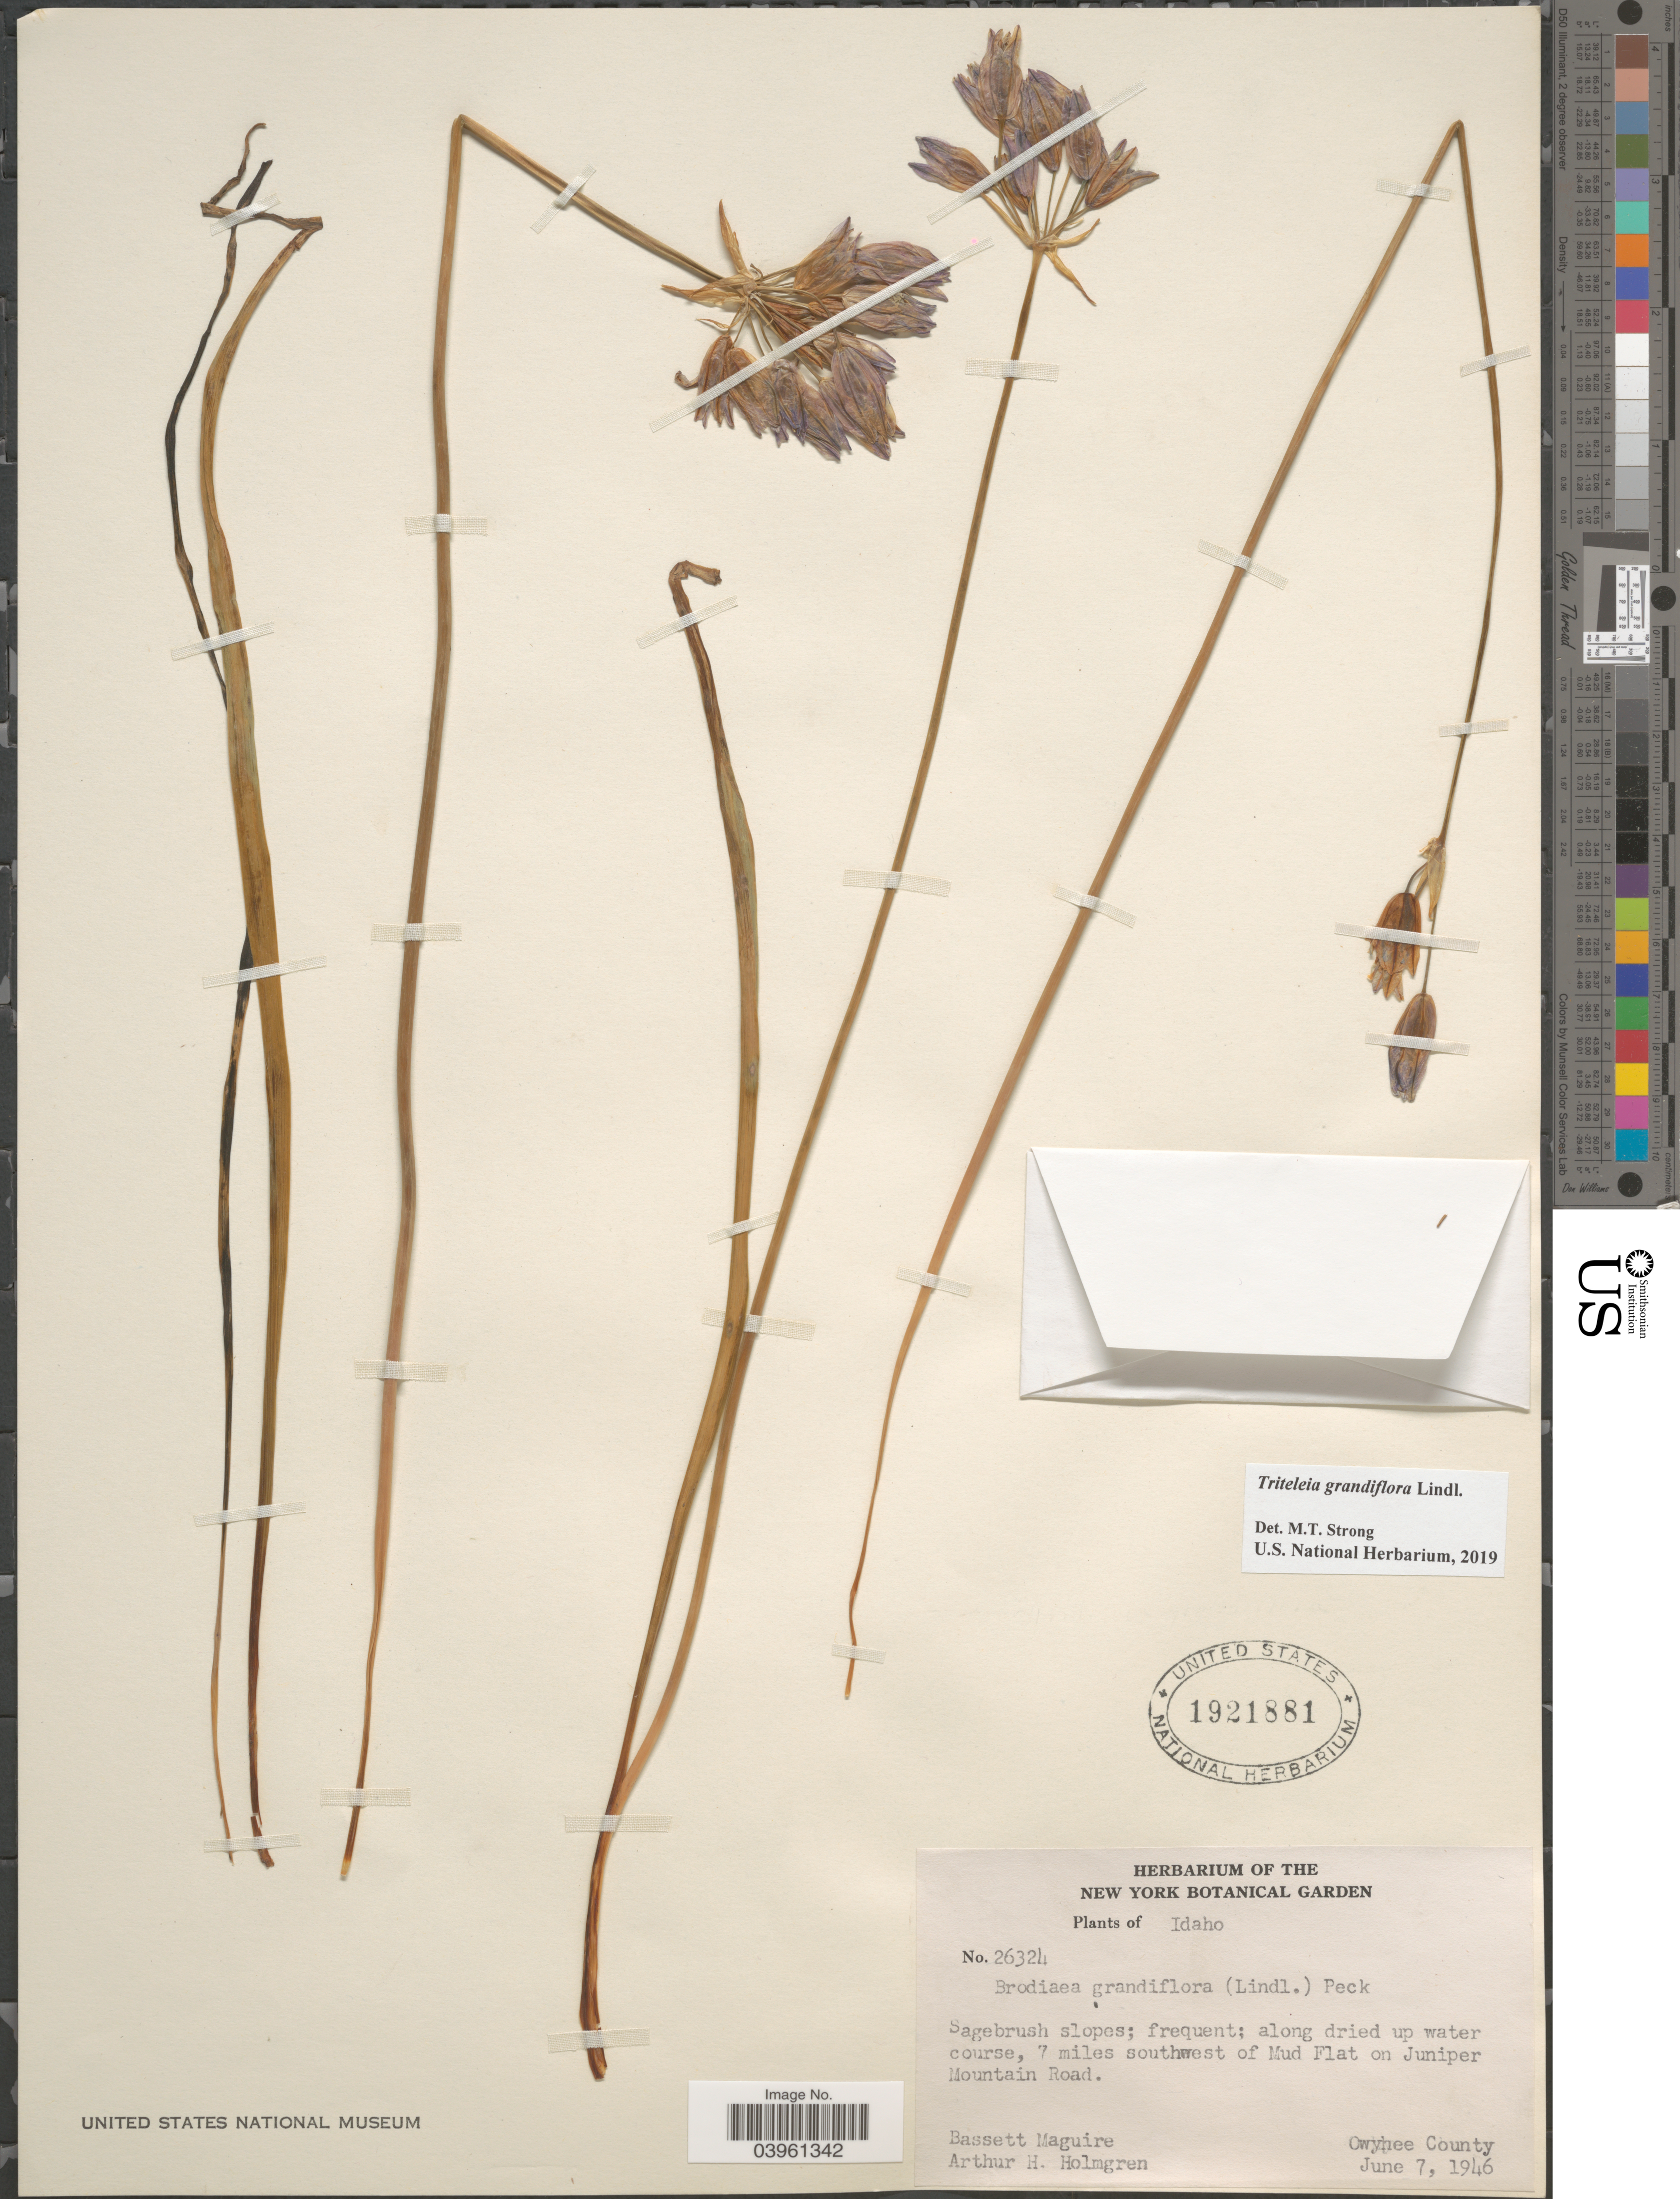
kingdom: Plantae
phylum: Tracheophyta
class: Liliopsida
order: Asparagales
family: Asparagaceae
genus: Triteleia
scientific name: Triteleia grandiflora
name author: Lindl.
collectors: B. Maguire & A. H. Holmgren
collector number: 26324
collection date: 1946-06-07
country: United States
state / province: Idaho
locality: Along dried up water course, 7 miles southwest of Mud Flat on Juniper Mountain Road. Owyhee County.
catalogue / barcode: US 1921881